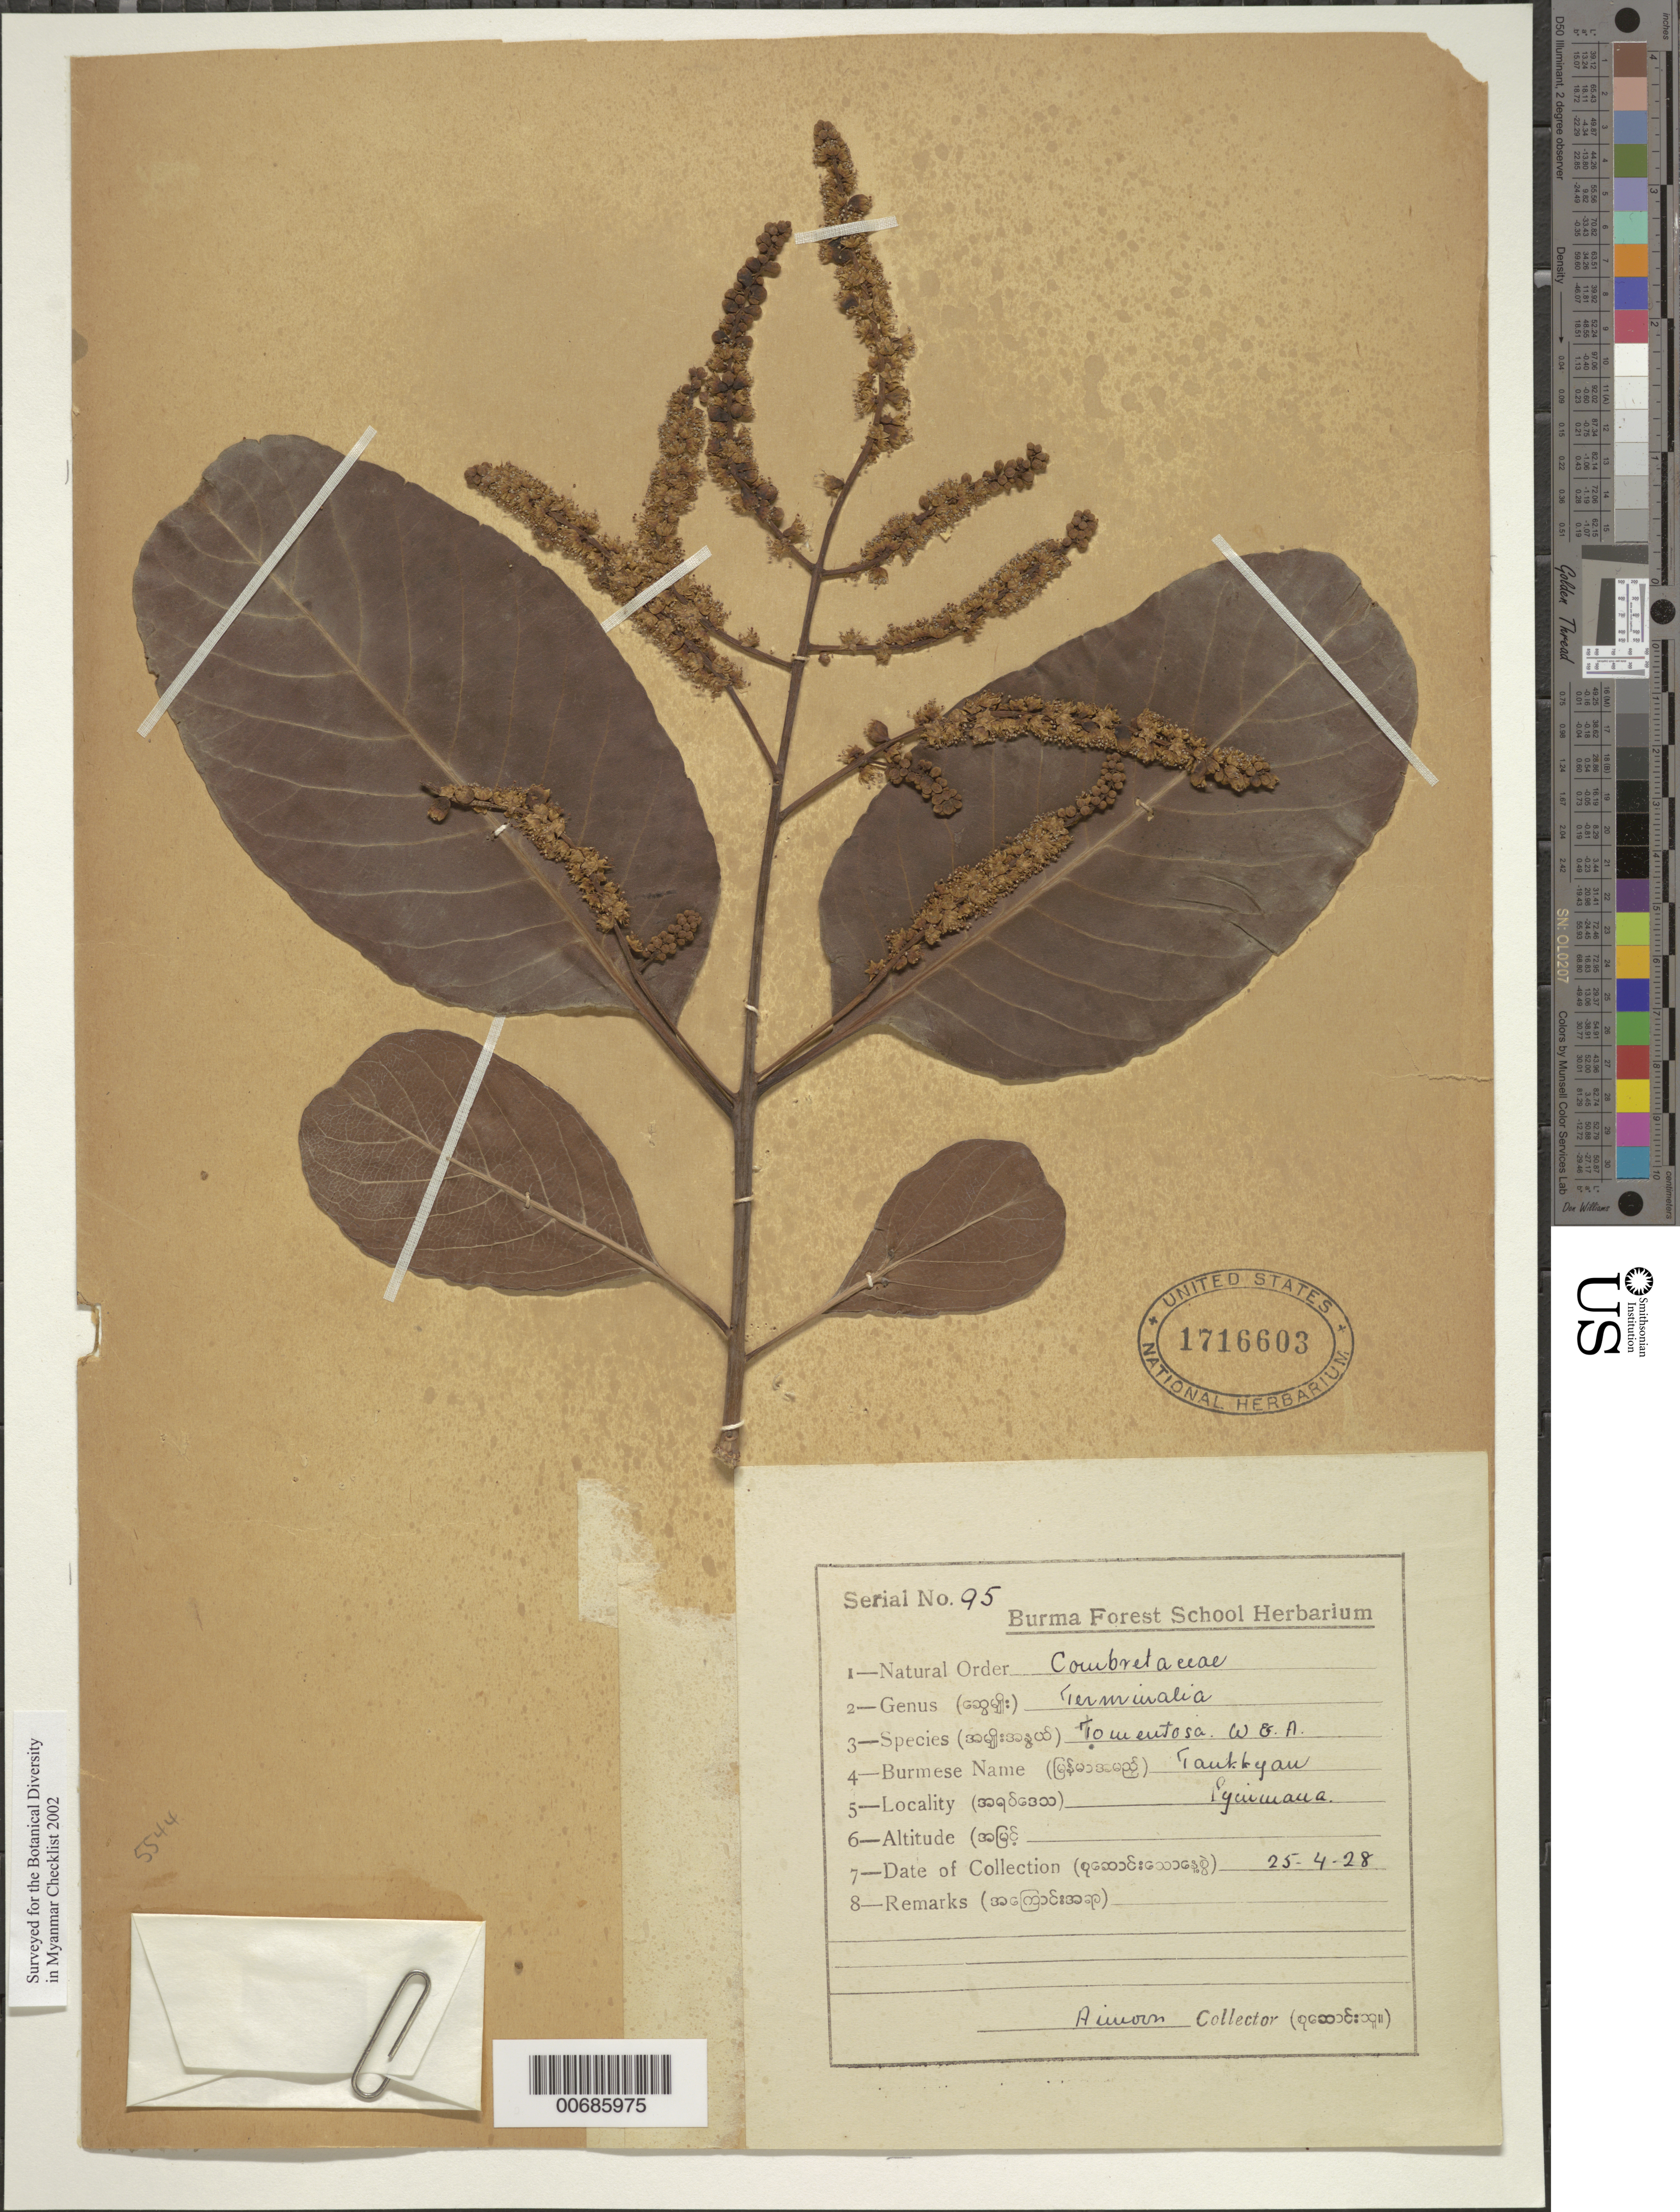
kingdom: Plantae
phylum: Tracheophyta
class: Magnoliopsida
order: Myrtales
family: Combretaceae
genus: Terminalia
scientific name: Terminalia tomentosa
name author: Wight & Arn.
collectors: Burma Forest School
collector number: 95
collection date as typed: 25 Apr 1928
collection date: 1928-04-25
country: Myanmar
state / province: Mandalay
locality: Pyinmana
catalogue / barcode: US 1716603